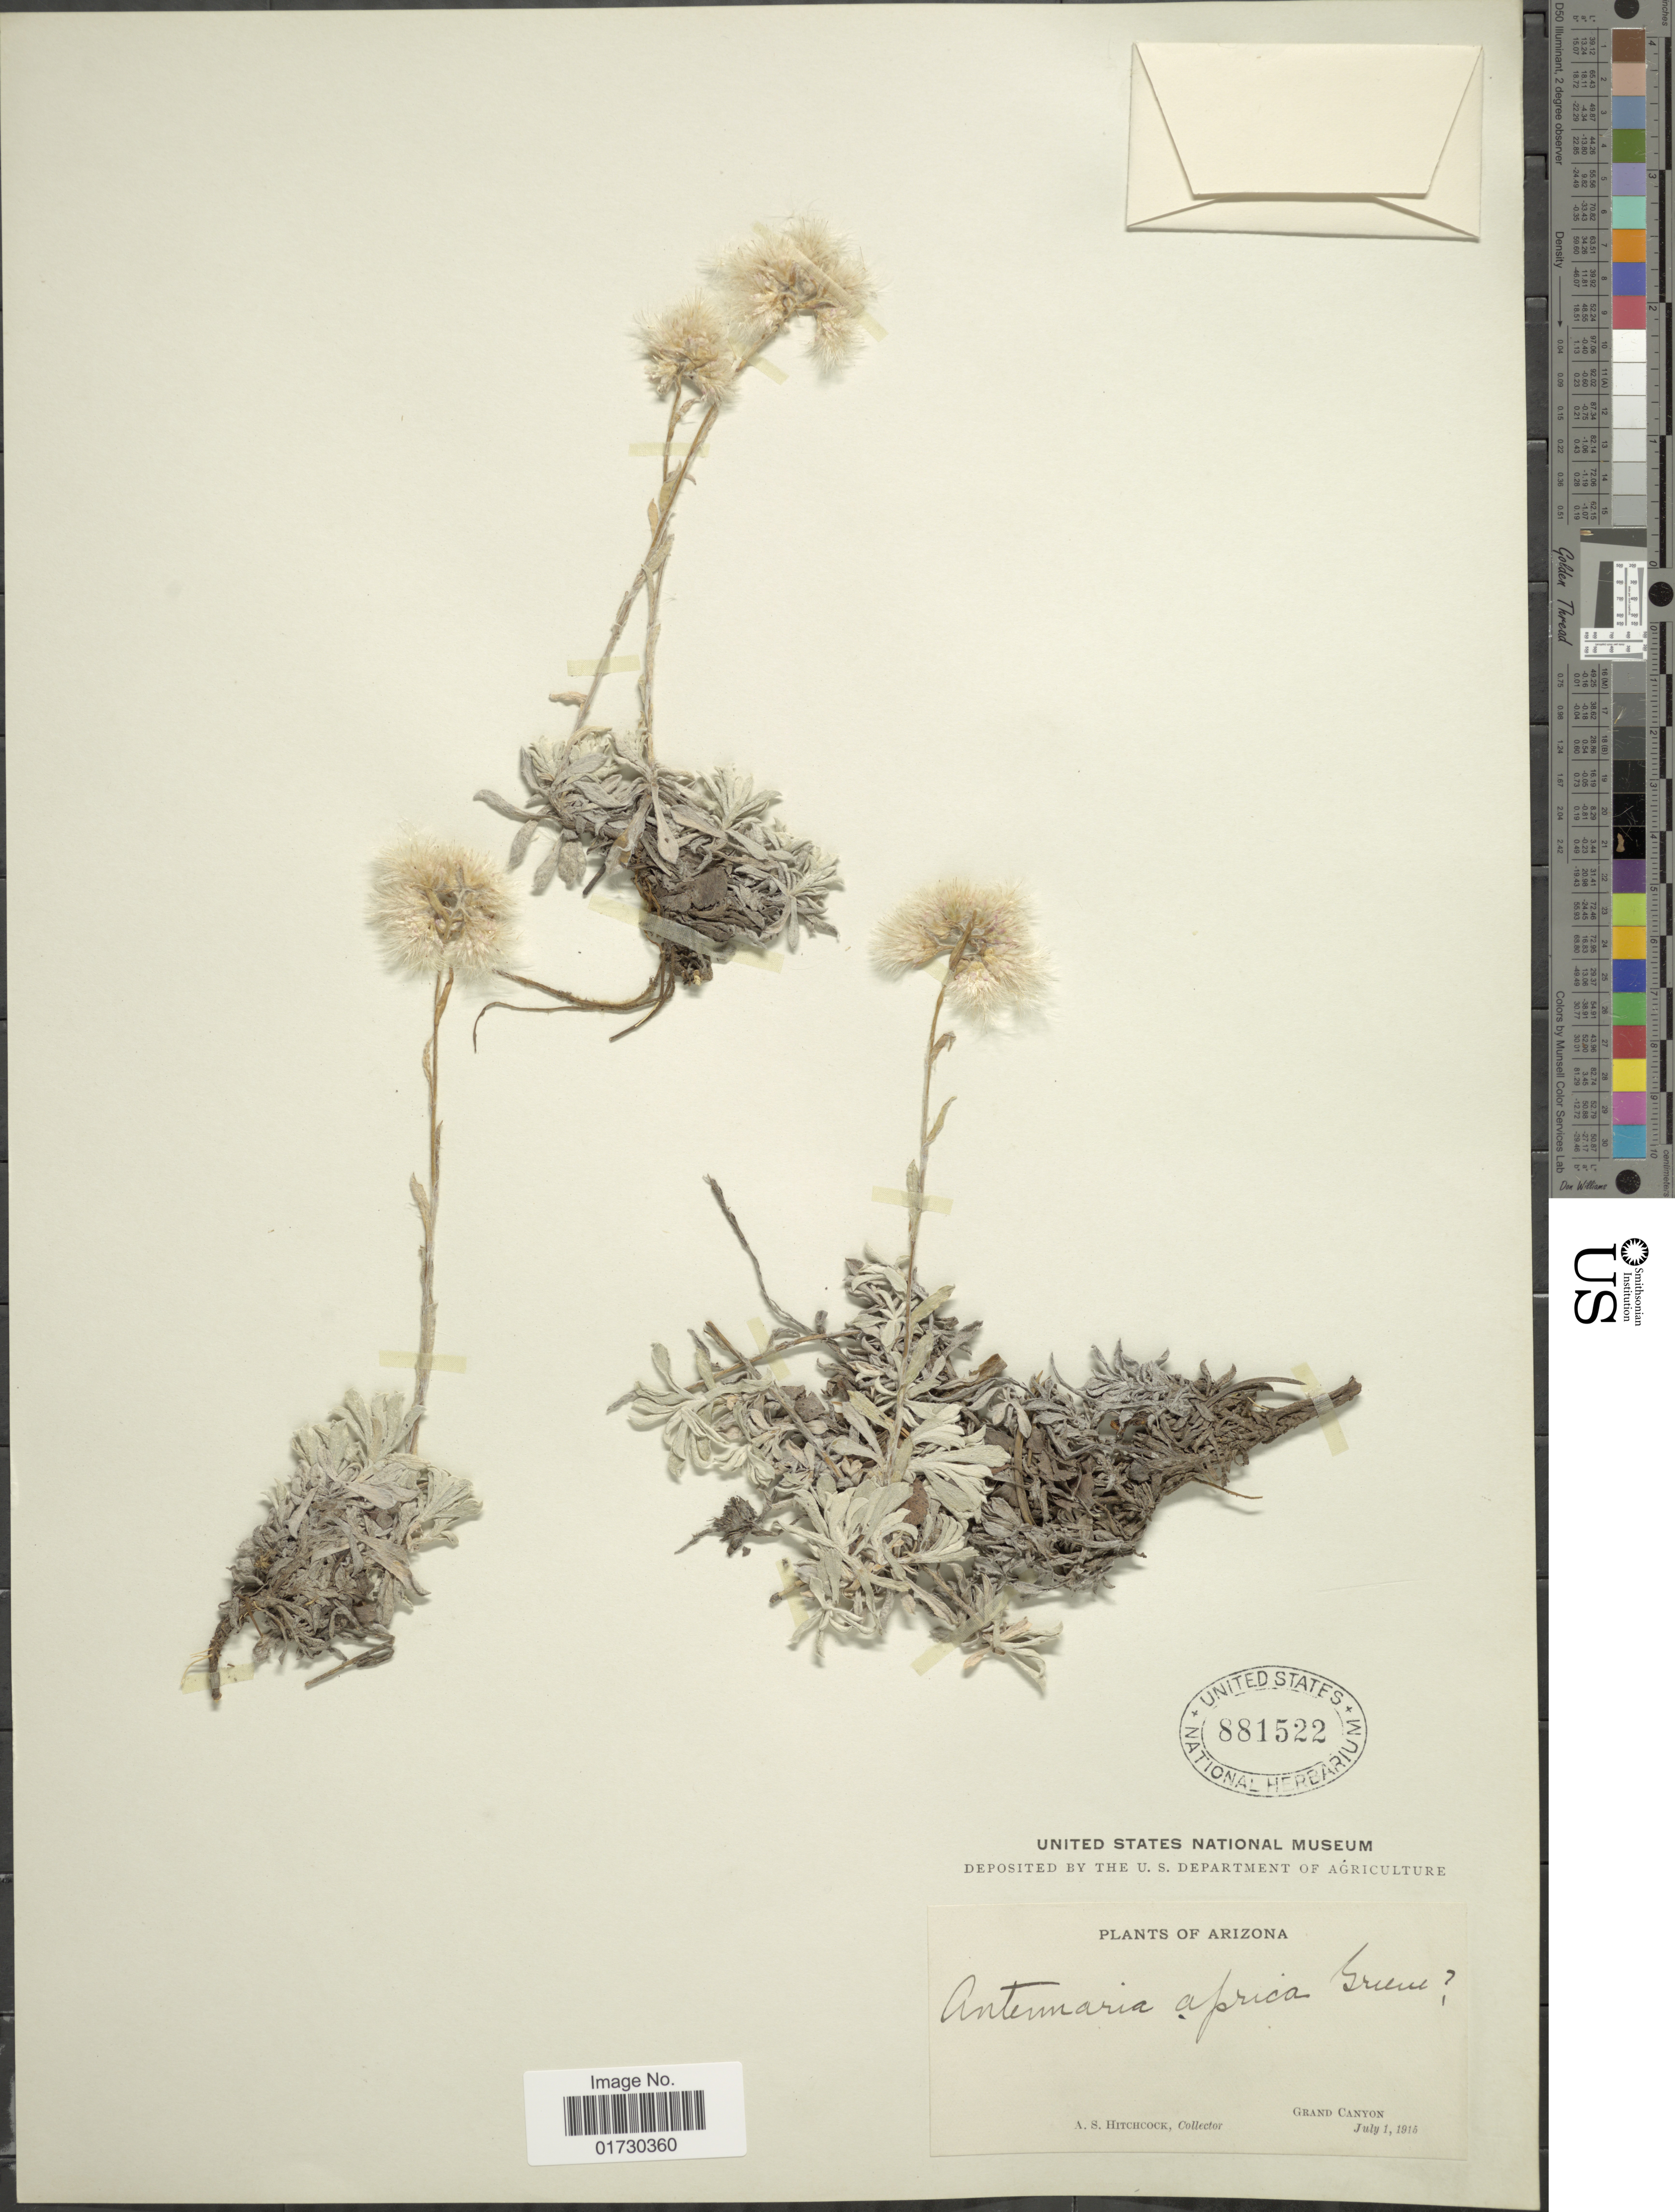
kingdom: Plantae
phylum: Tracheophyta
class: Magnoliopsida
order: Asterales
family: Asteraceae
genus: Antennaria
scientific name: Antennaria aprica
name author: Greene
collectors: A. S. Hitchcock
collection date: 1915-07-01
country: United States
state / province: Arizona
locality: Grand Canyon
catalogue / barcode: US 881522